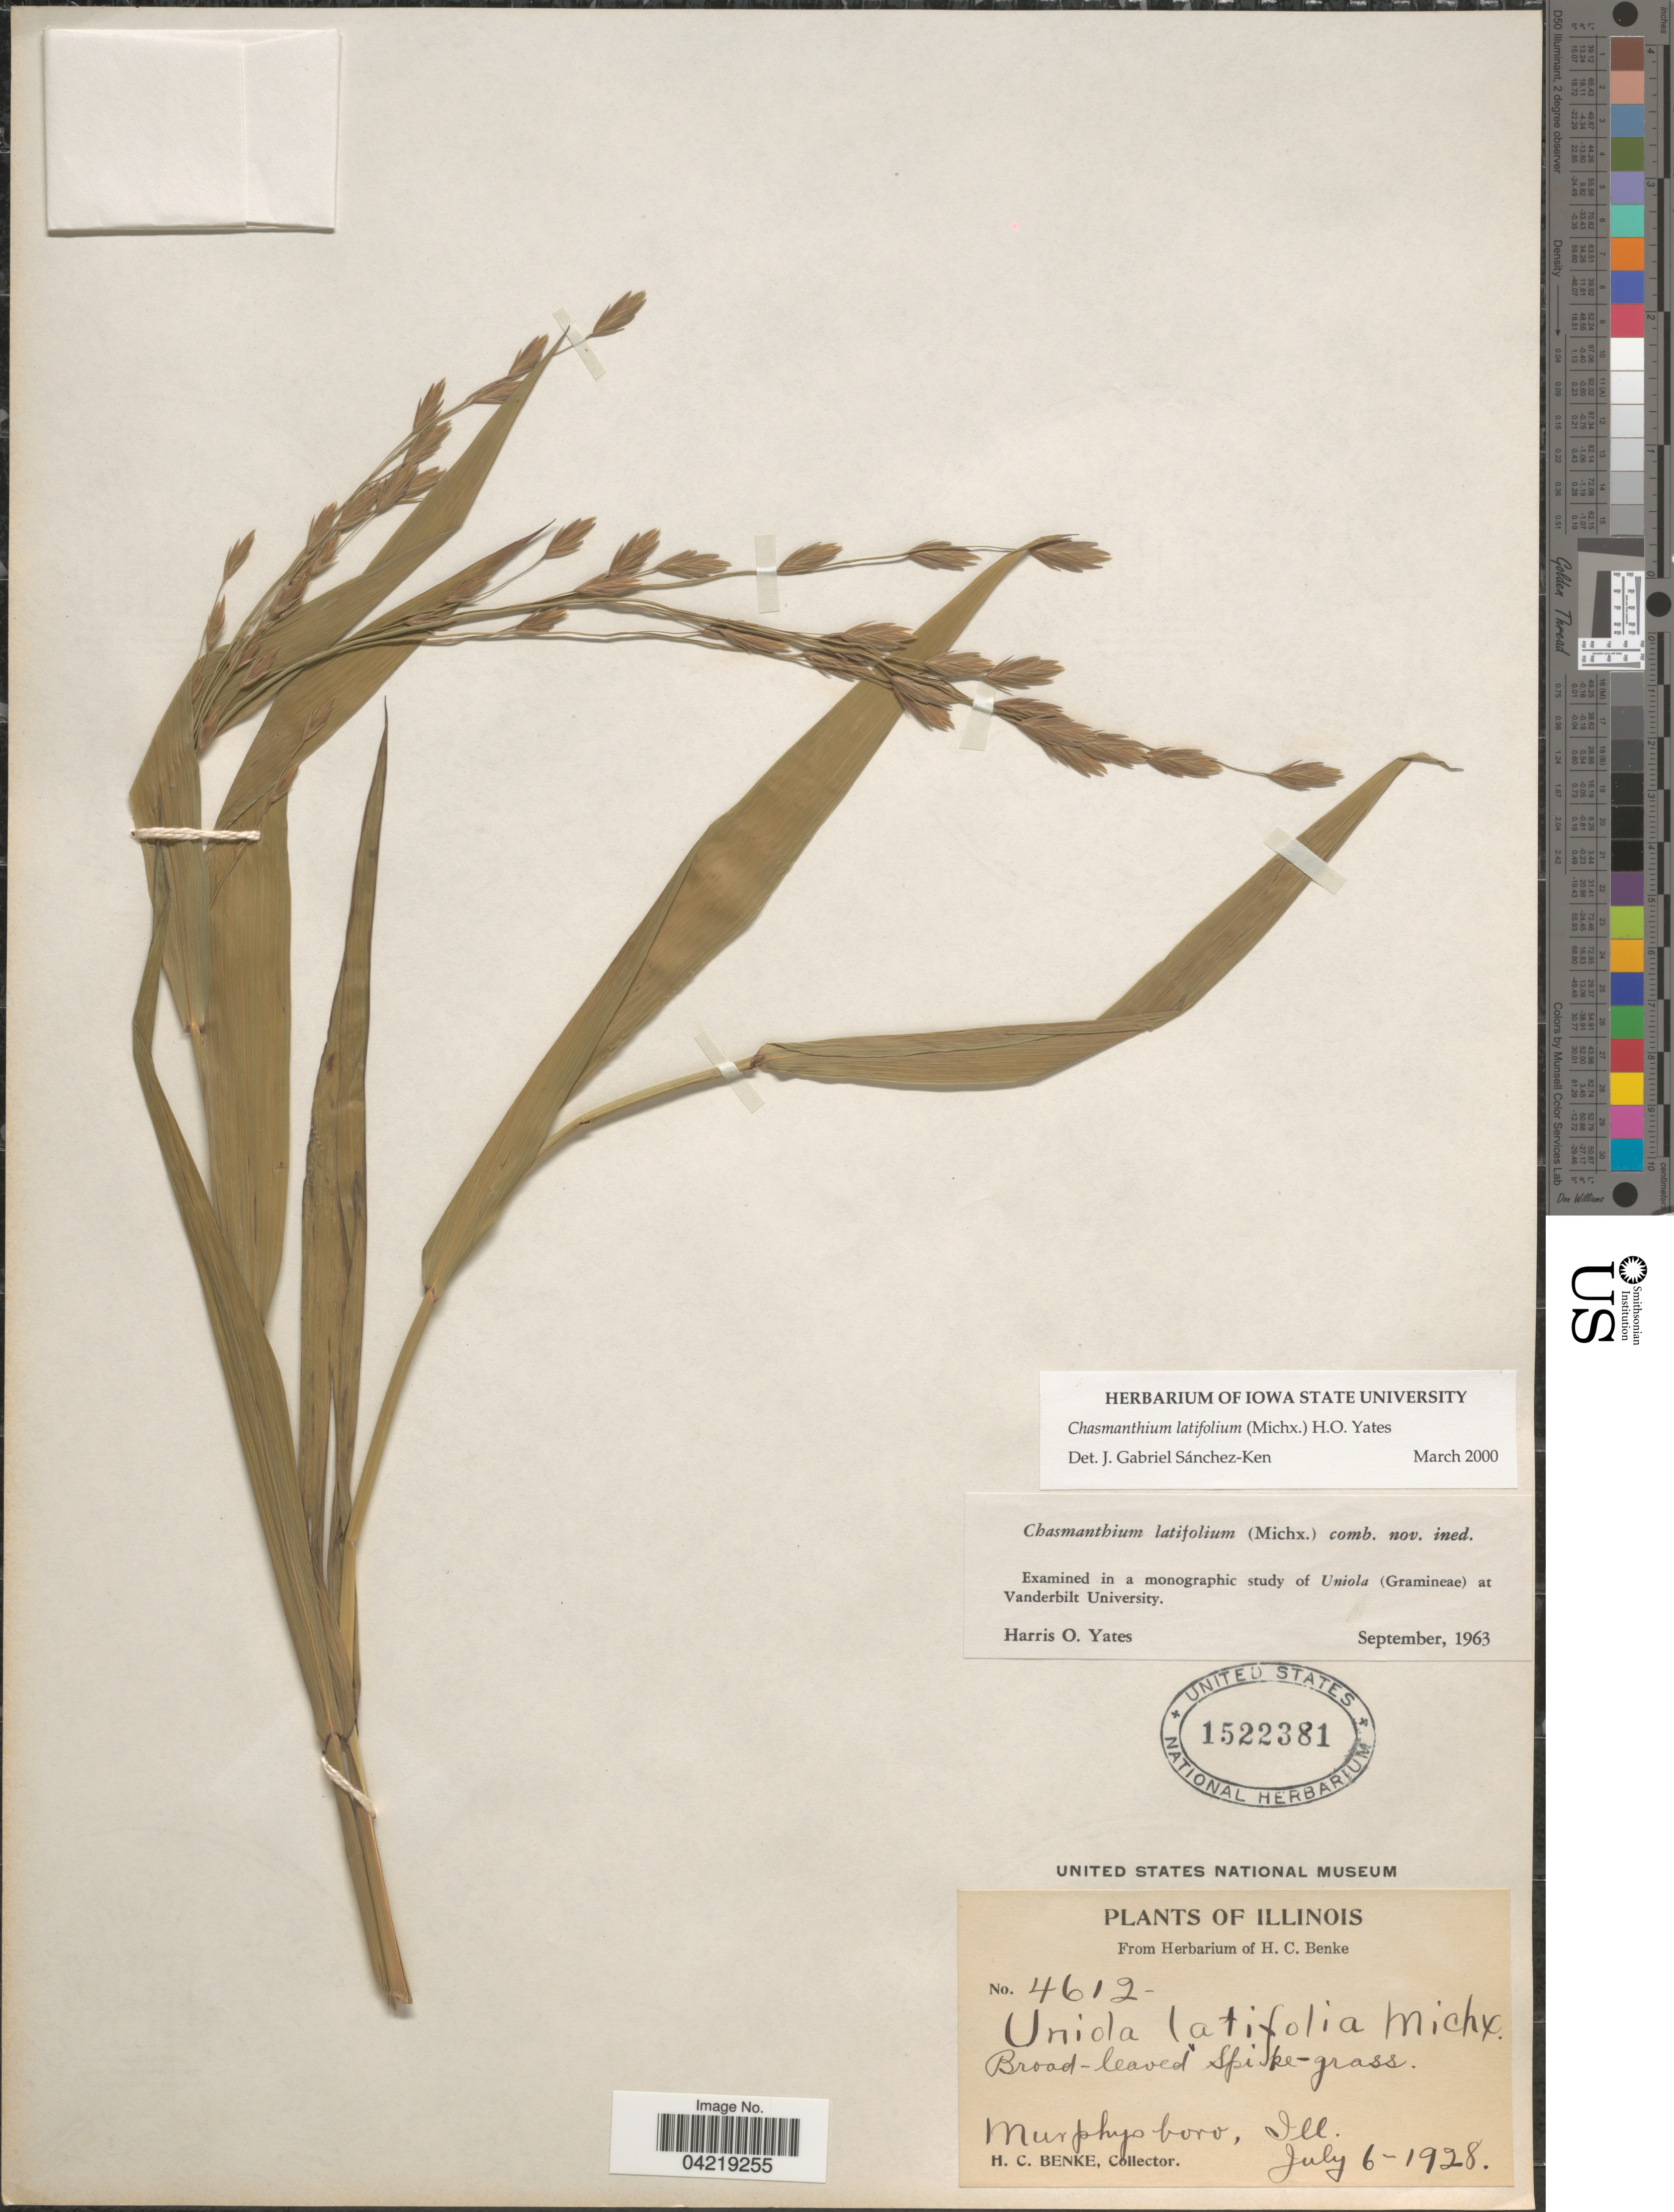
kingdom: Plantae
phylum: Tracheophyta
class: Liliopsida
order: Poales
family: Poaceae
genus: Chasmanthium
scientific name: Chasmanthium latifolium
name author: (Michx.) H.O. Yates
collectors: H. Benke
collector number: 4612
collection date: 1928-07-06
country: United States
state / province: Illinois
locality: Murphysboro.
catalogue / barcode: US 1522381